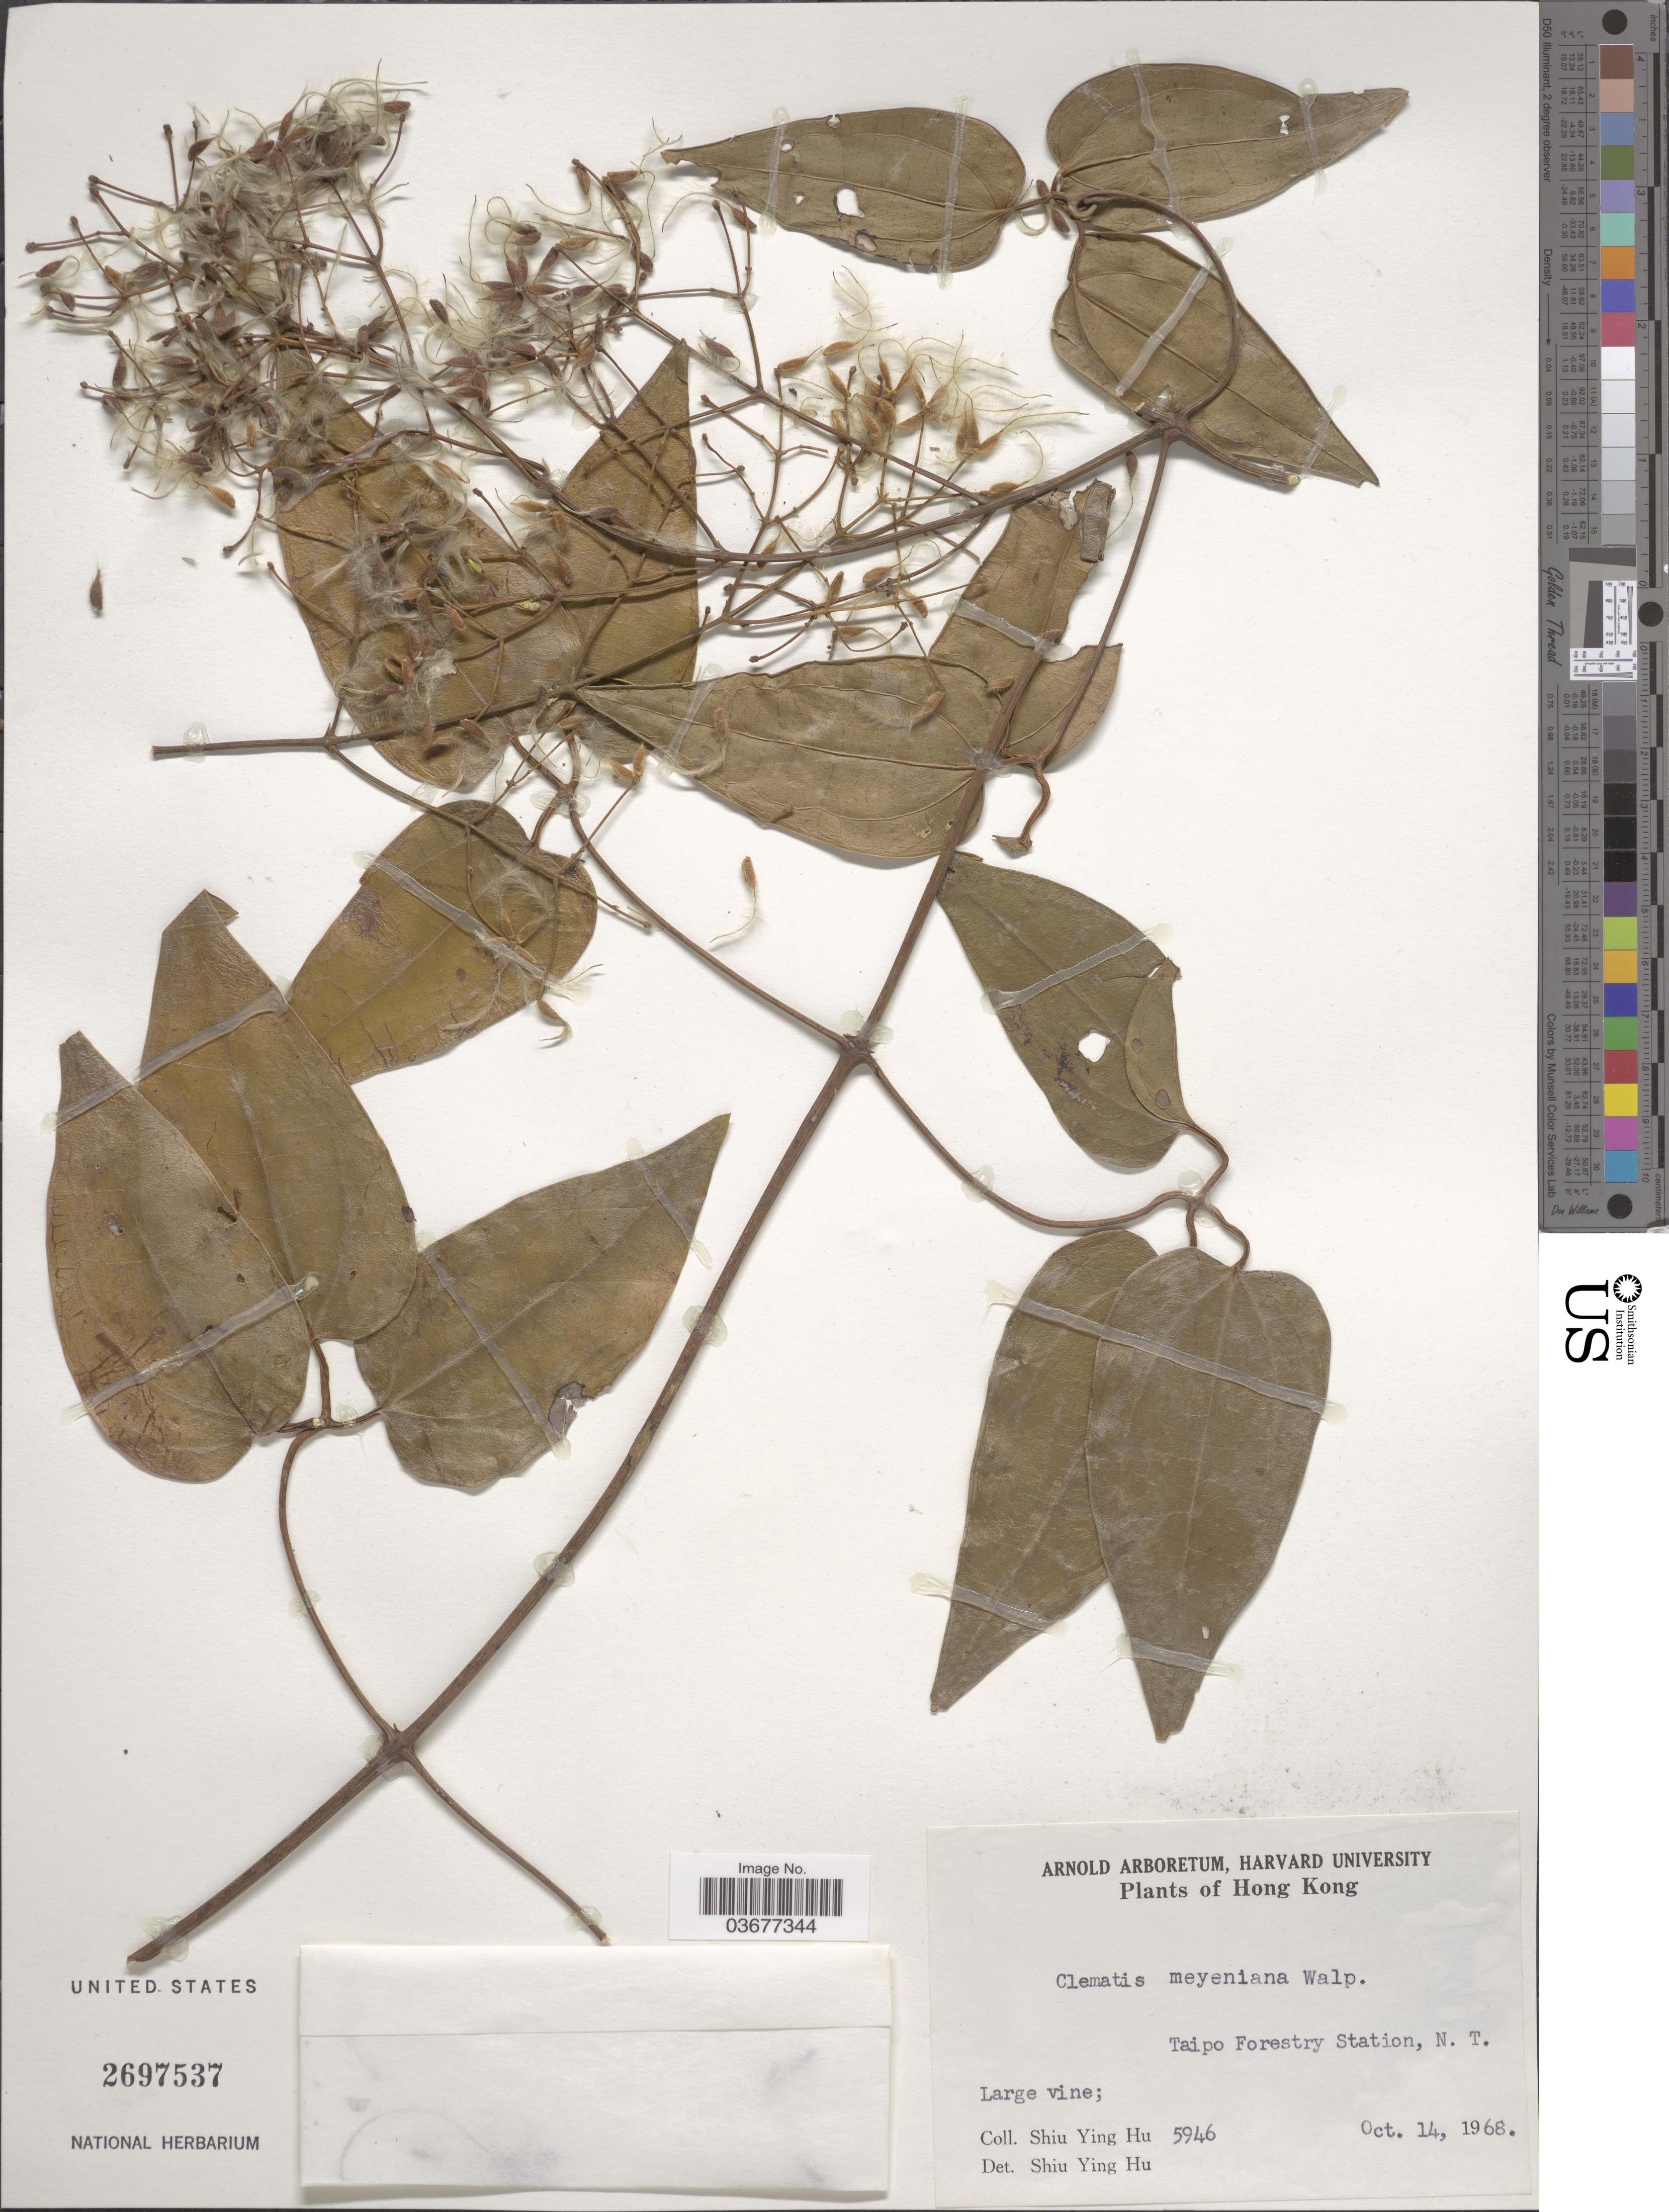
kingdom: Plantae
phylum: Tracheophyta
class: Magnoliopsida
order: Ranunculales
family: Ranunculaceae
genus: Clematis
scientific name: Clematis meyeniana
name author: Walp.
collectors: S. Y. Hu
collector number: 5946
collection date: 1968-10-14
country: China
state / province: Hong Kong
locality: Taipo Forestry Station, N. T.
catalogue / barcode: US 2697537